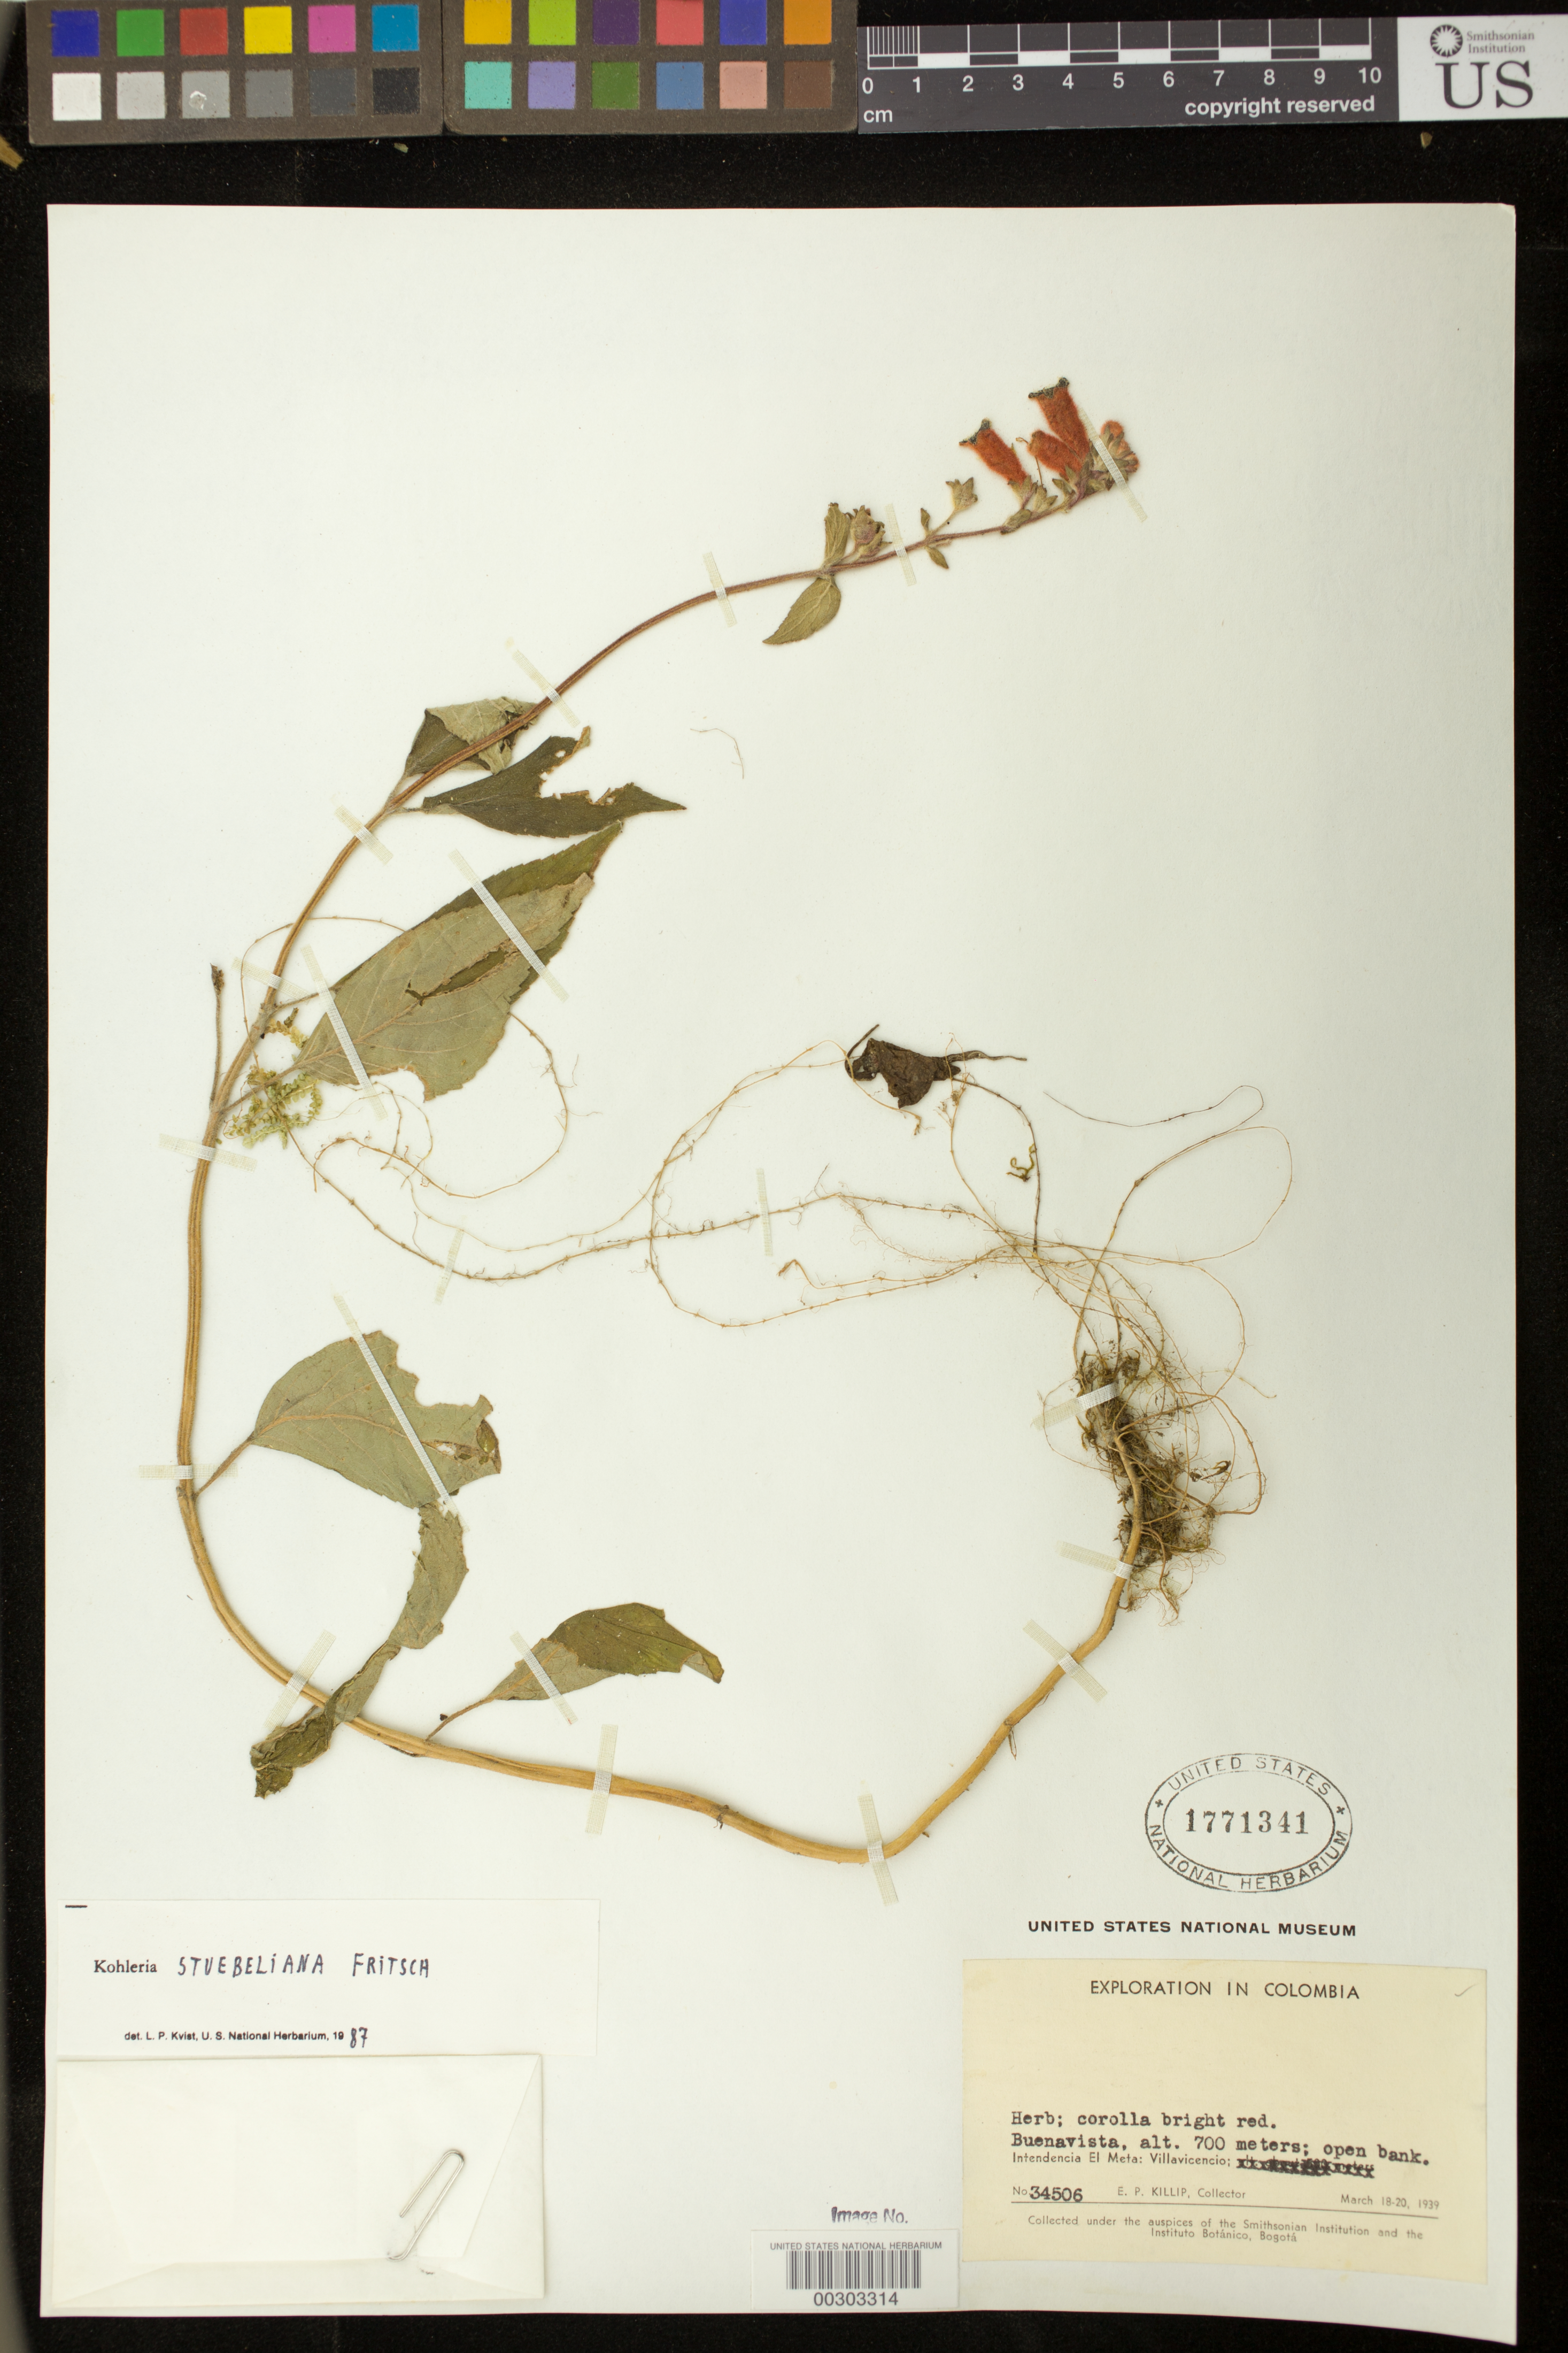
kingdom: Plantae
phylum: Tracheophyta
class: Magnoliopsida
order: Lamiales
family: Gesneriaceae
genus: Kohleria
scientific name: Kohleria stuebeliana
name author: Fritsch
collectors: E. P. Killip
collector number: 34506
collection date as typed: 18-20 Mar 1939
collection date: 1939-03-18/1939-03-20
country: Colombia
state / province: Meta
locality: Buenavista, Villavicencio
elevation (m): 700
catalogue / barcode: US 1771341